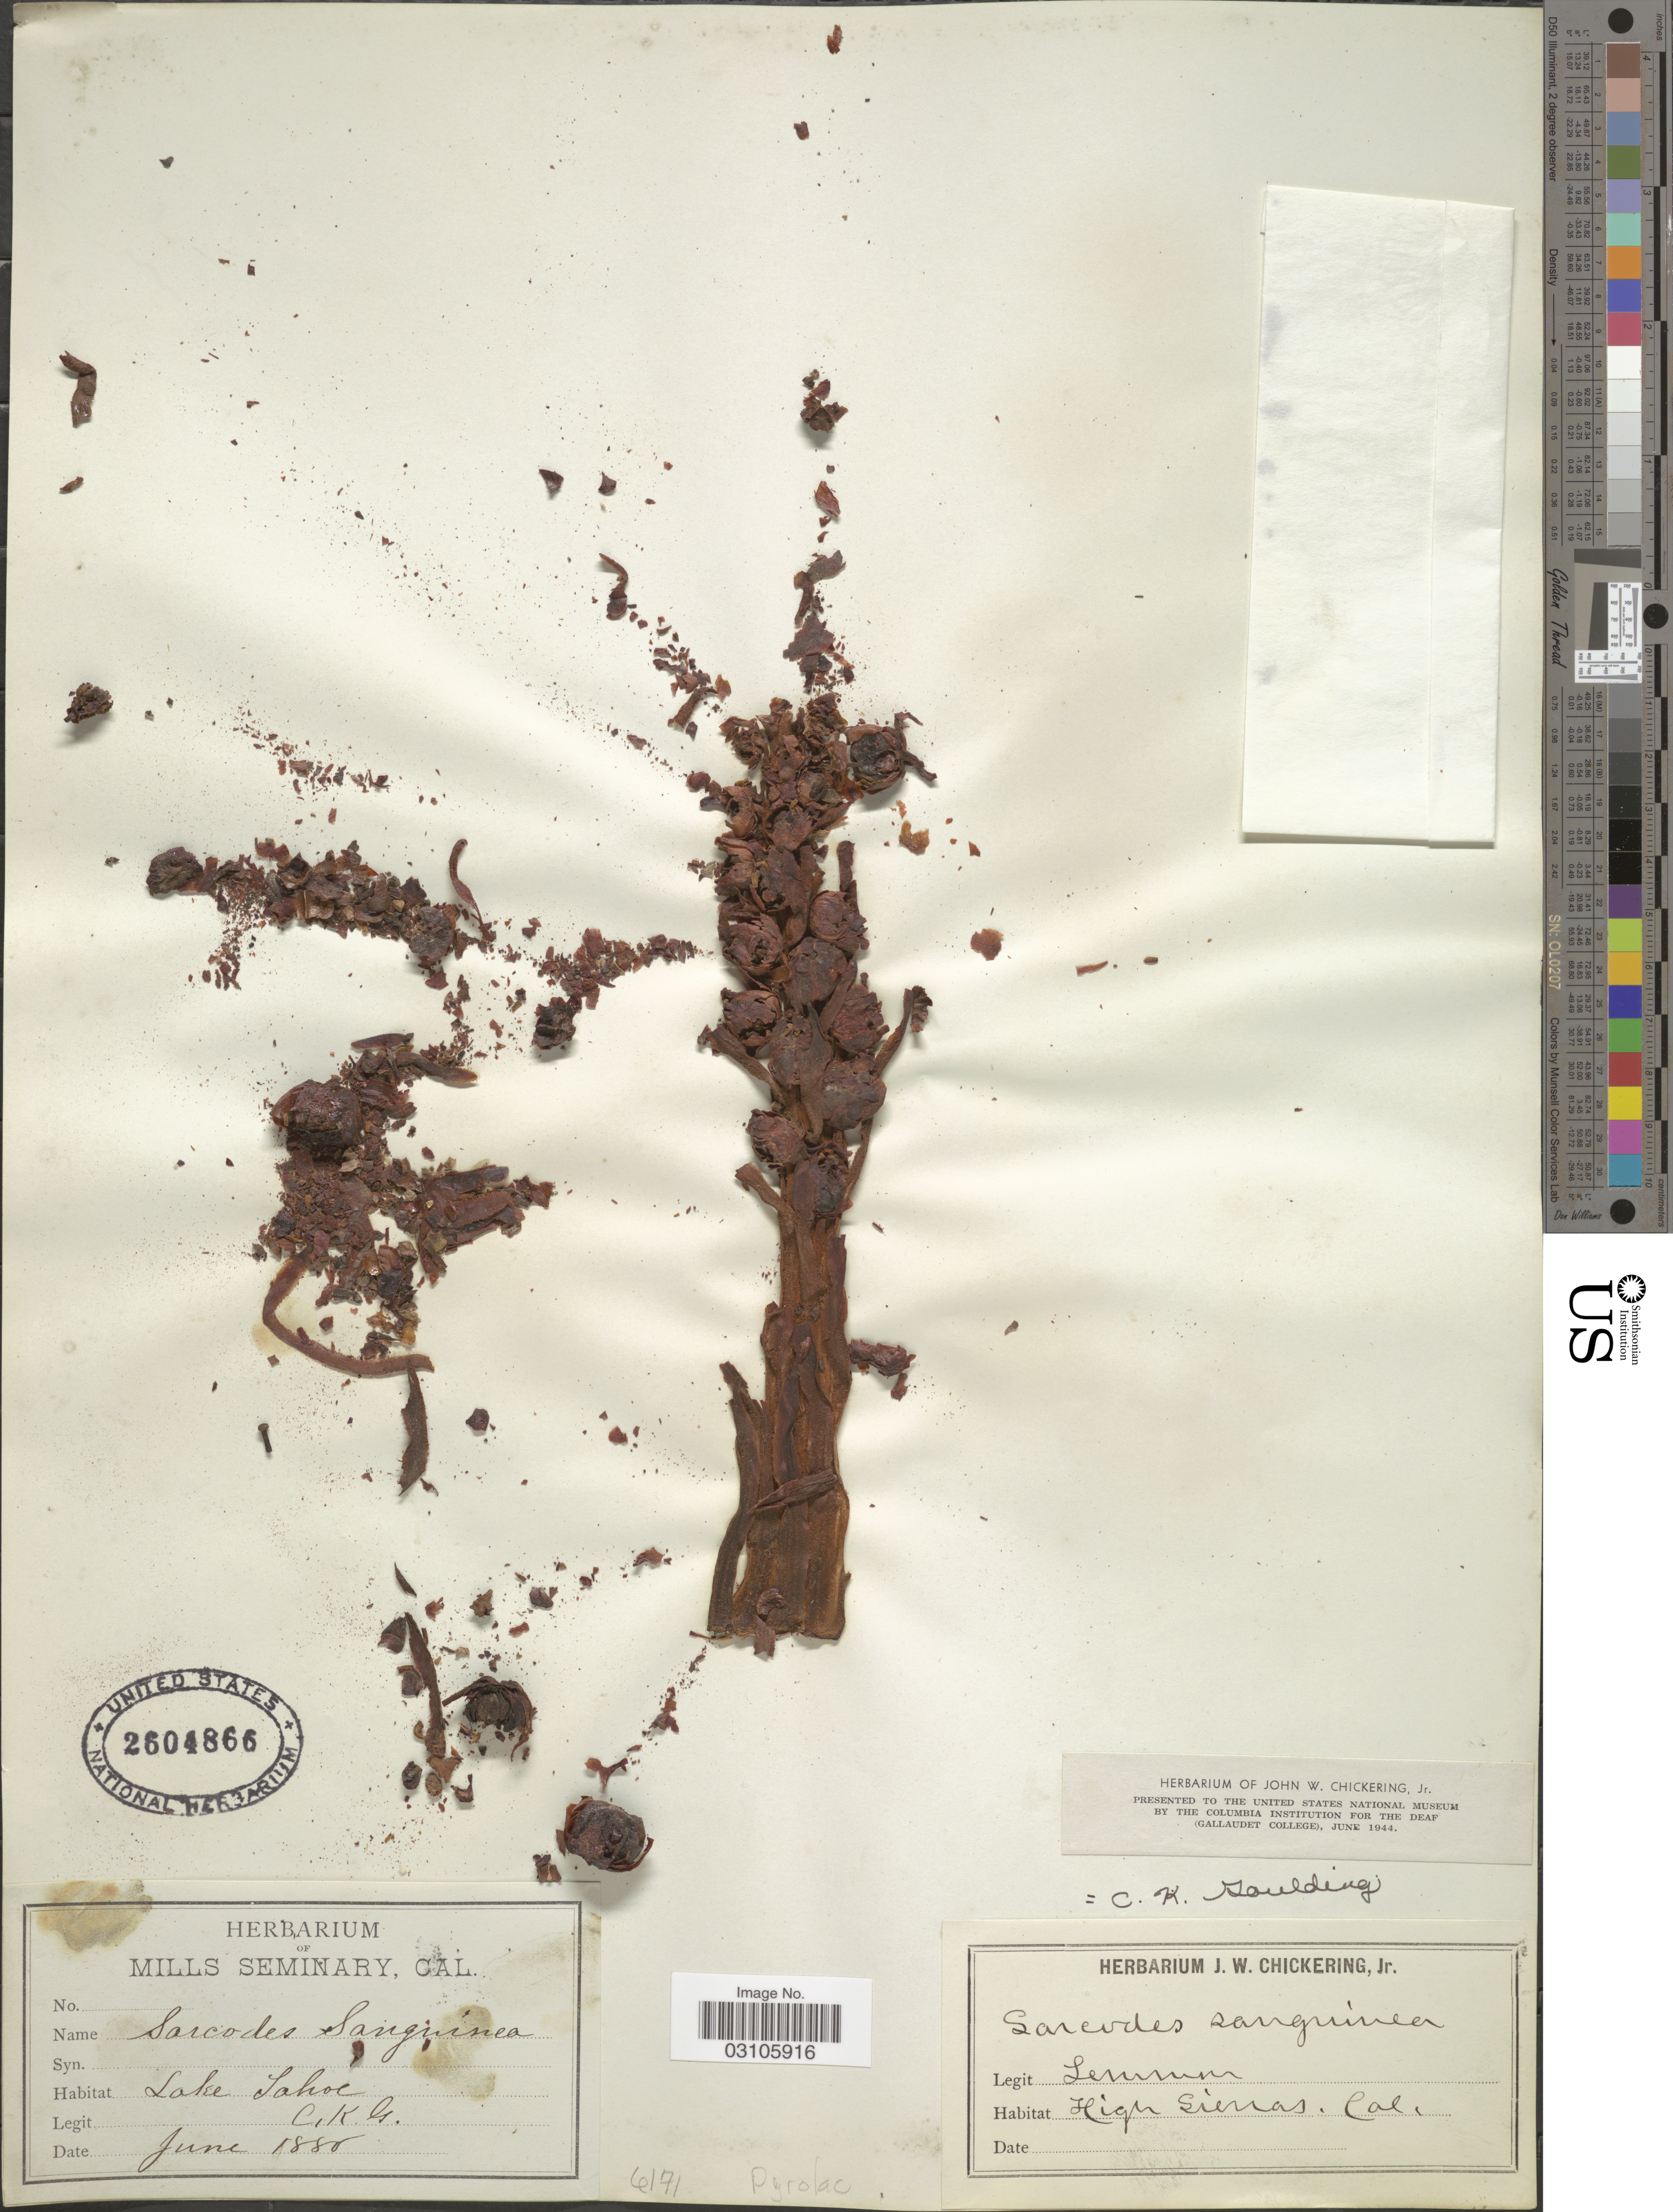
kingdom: Plantae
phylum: Tracheophyta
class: Magnoliopsida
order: Ericales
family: Ericaceae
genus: Sarcodes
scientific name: Sarcodes sanguinea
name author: Torr.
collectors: C. Goulding & -- Lemmon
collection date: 1880-06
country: United States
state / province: California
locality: Lake Tahoe. High Sierras.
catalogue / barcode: US 2604866